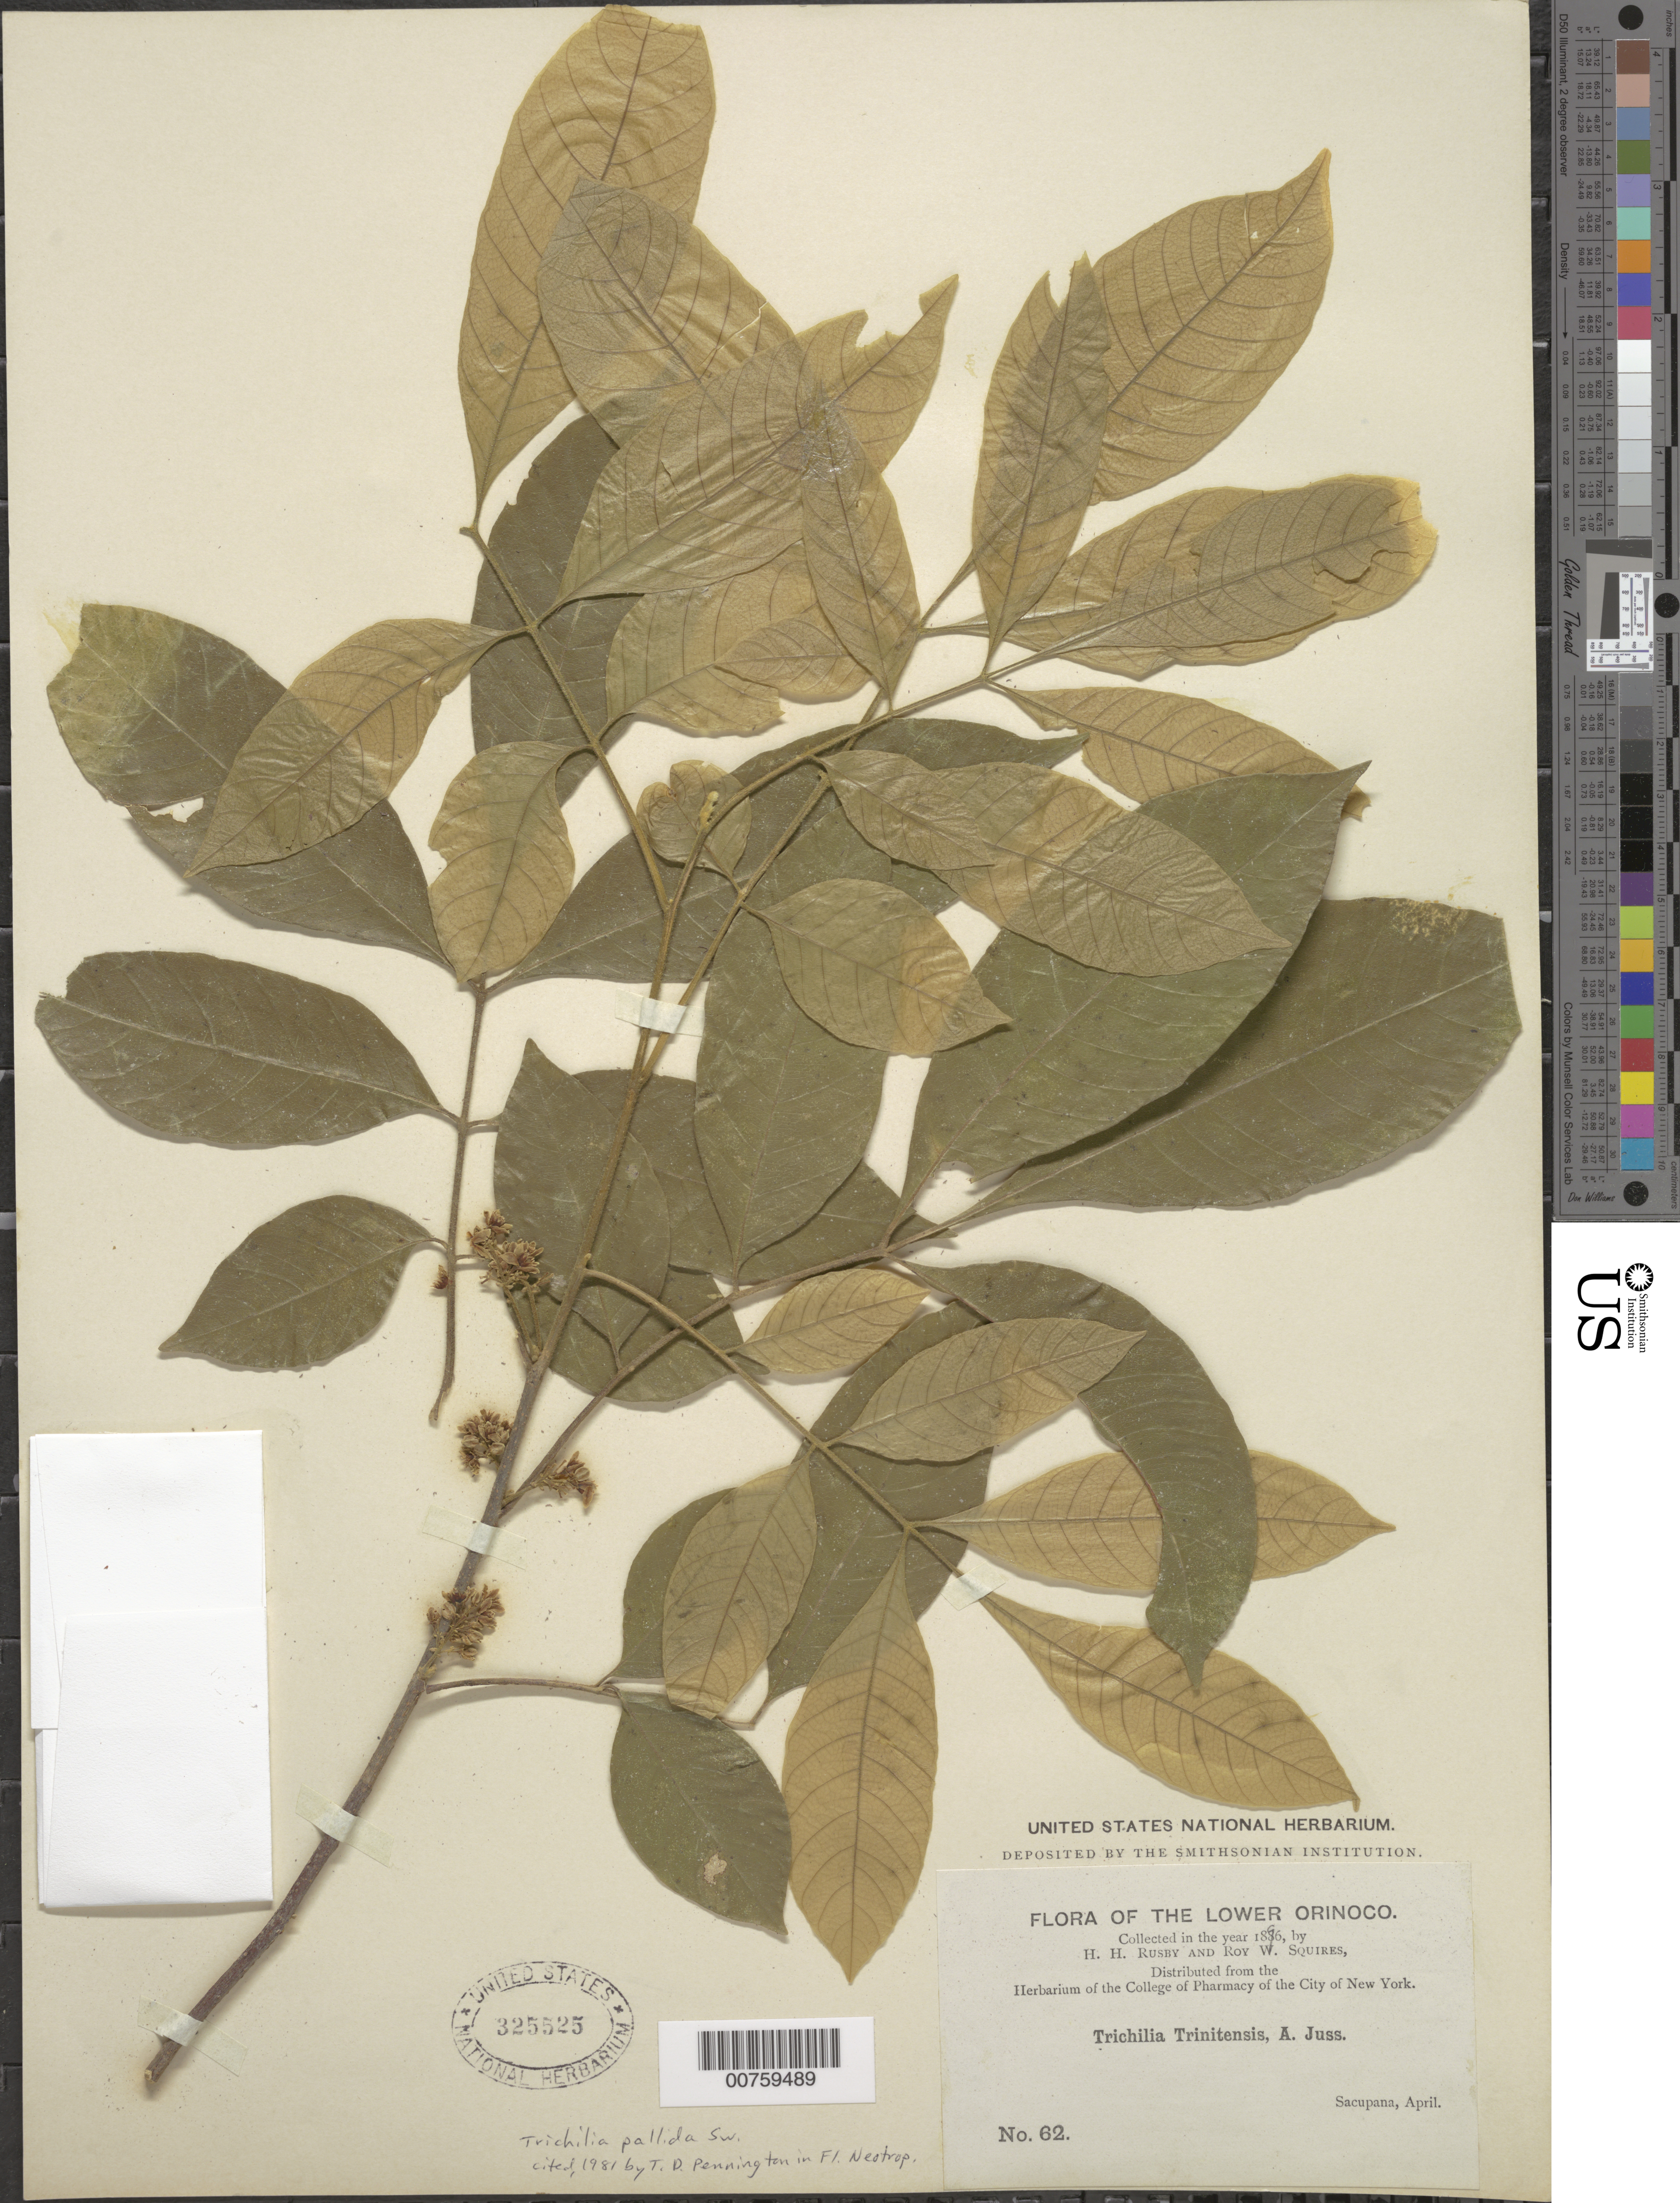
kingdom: Plantae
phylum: Tracheophyta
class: Magnoliopsida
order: Sapindales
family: Meliaceae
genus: Trichilia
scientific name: Trichilia pallida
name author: Sw.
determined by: Pennington, T. D., (K)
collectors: H. H. Rusby & R. Squires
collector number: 62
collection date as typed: April 1896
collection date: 1896-04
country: Venezuela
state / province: Delta Amacuro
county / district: Antonio Díaz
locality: Lower Orinoco, Sacupana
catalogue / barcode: US 325525